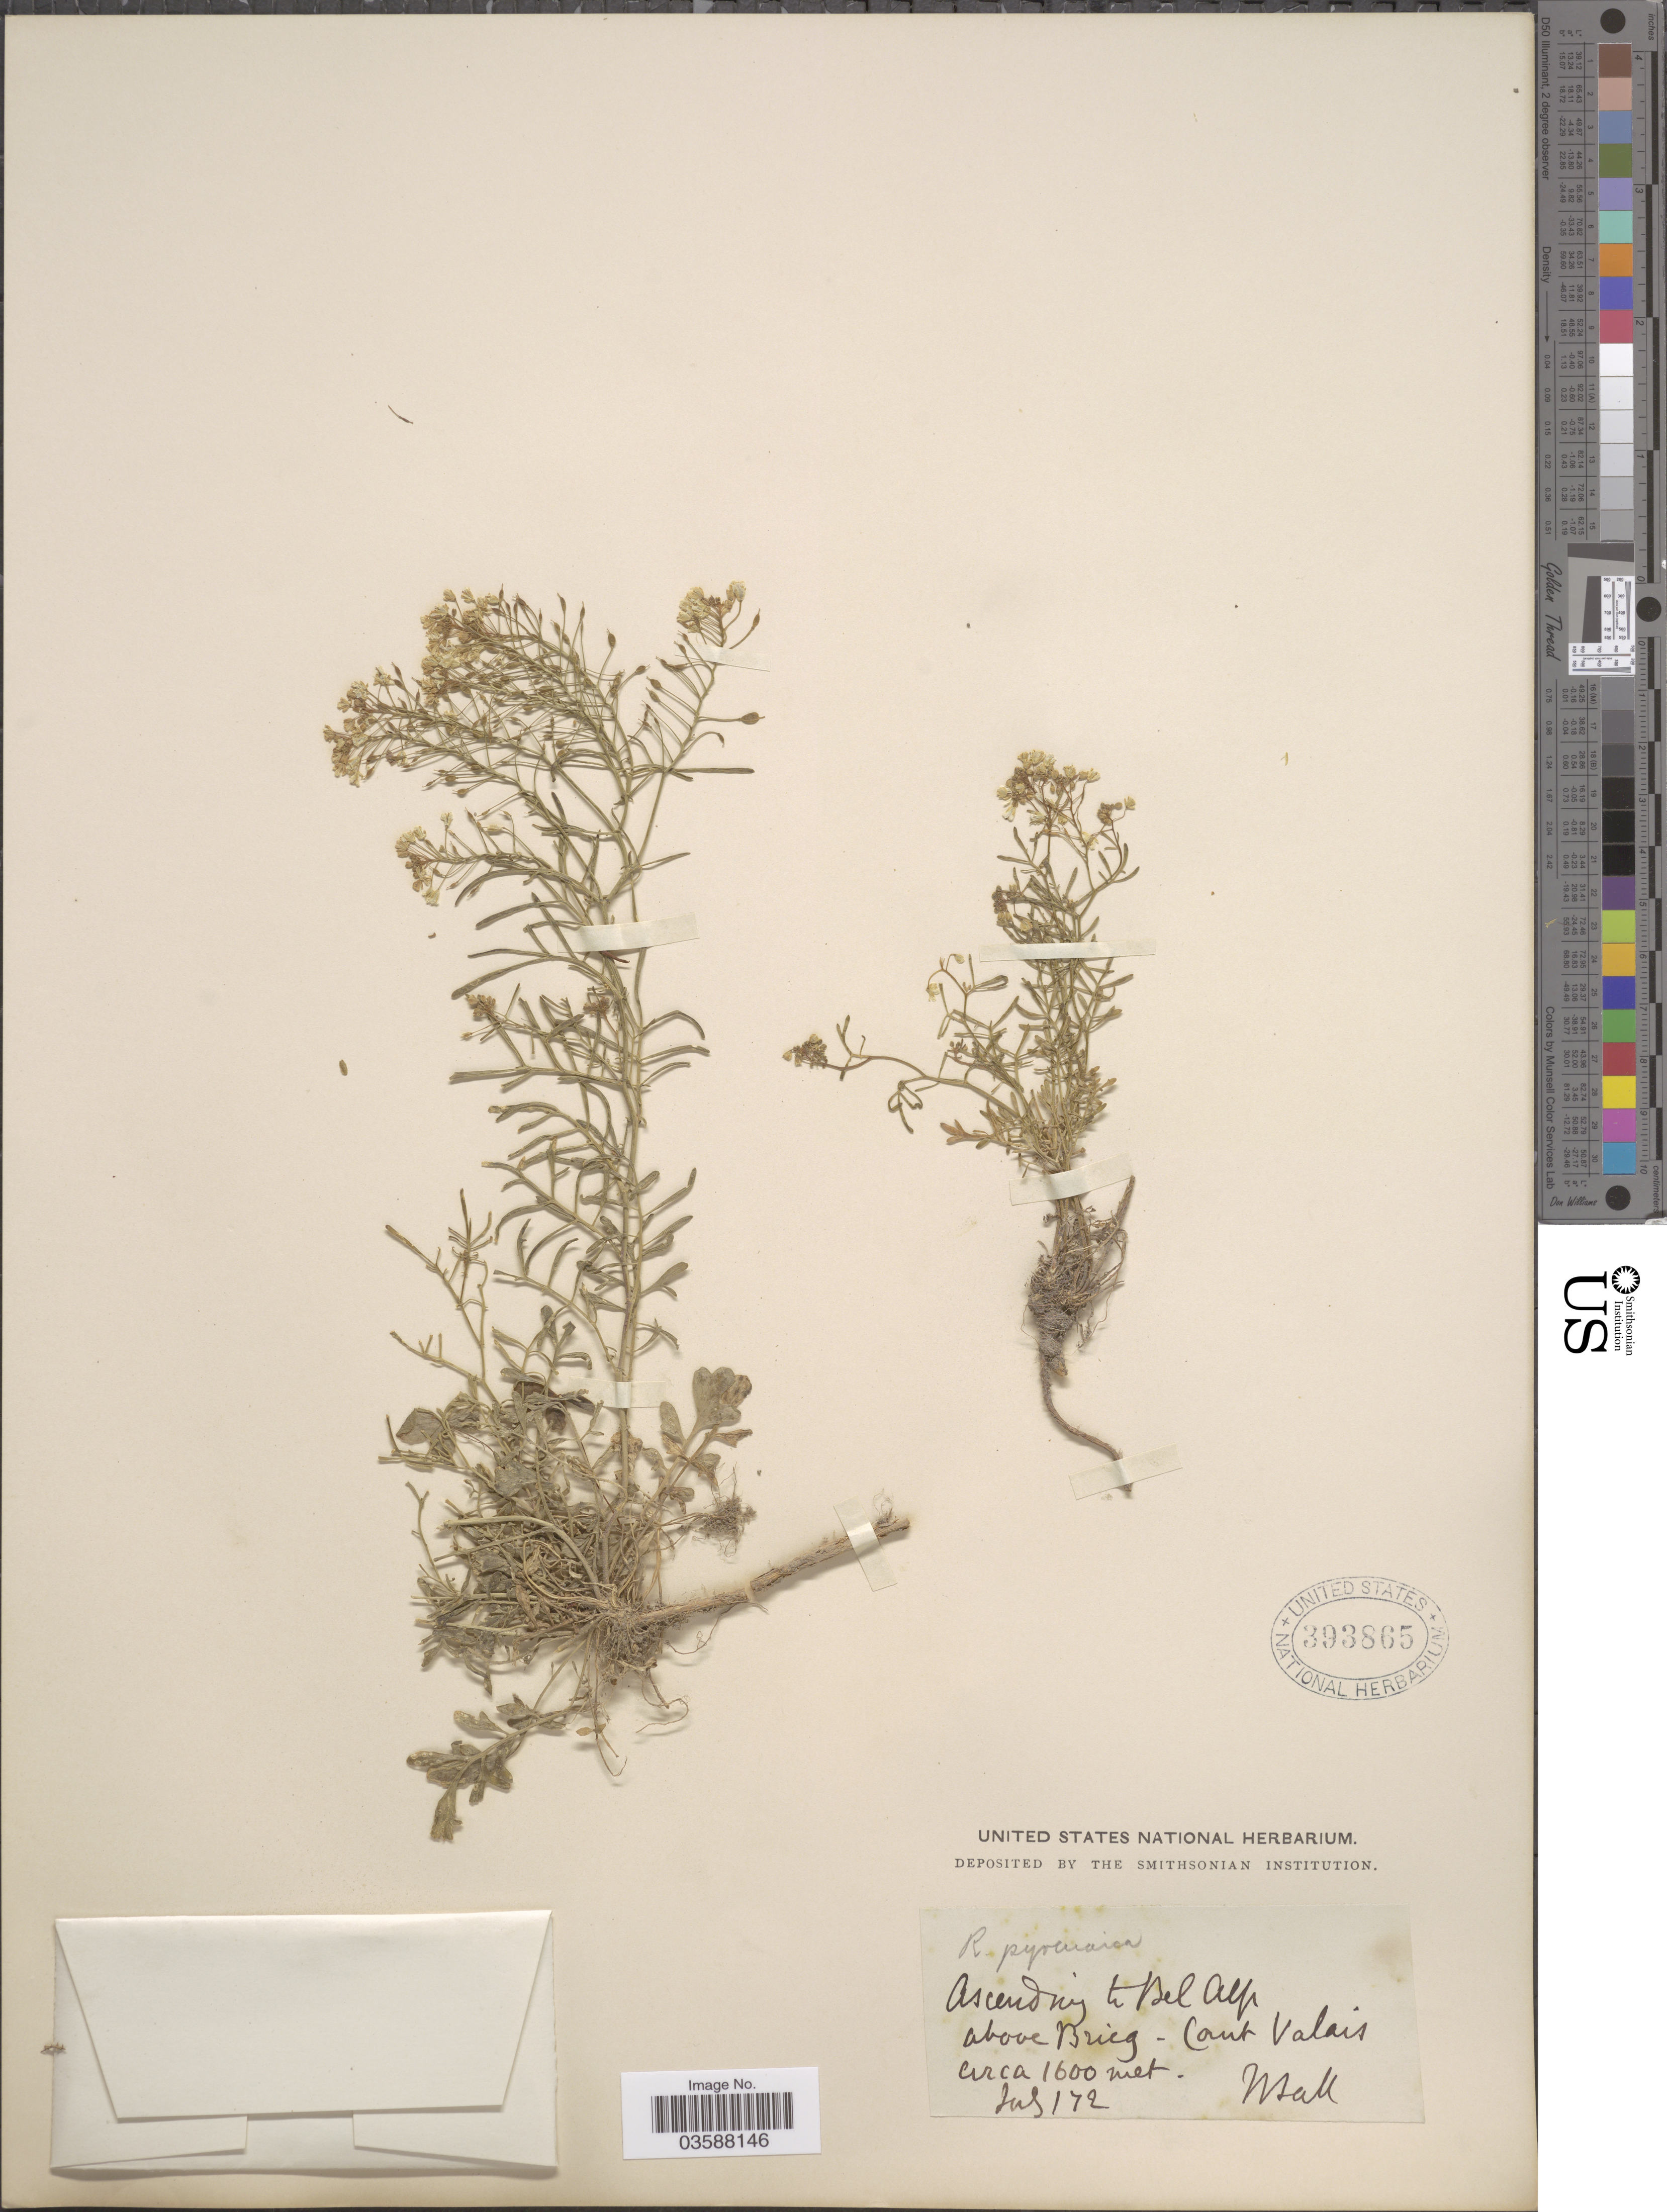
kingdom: Plantae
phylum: Tracheophyta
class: Magnoliopsida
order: Brassicales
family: Brassicaceae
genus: Rorippa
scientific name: Rorippa pyrenaica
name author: (All.) Rchb.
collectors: J. Ball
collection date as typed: Transcribed d/m/y: /7/72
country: Switzerland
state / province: Valais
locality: Ascending to Bel Alp above Brieg - Cant Valais.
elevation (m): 1600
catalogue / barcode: US 393865